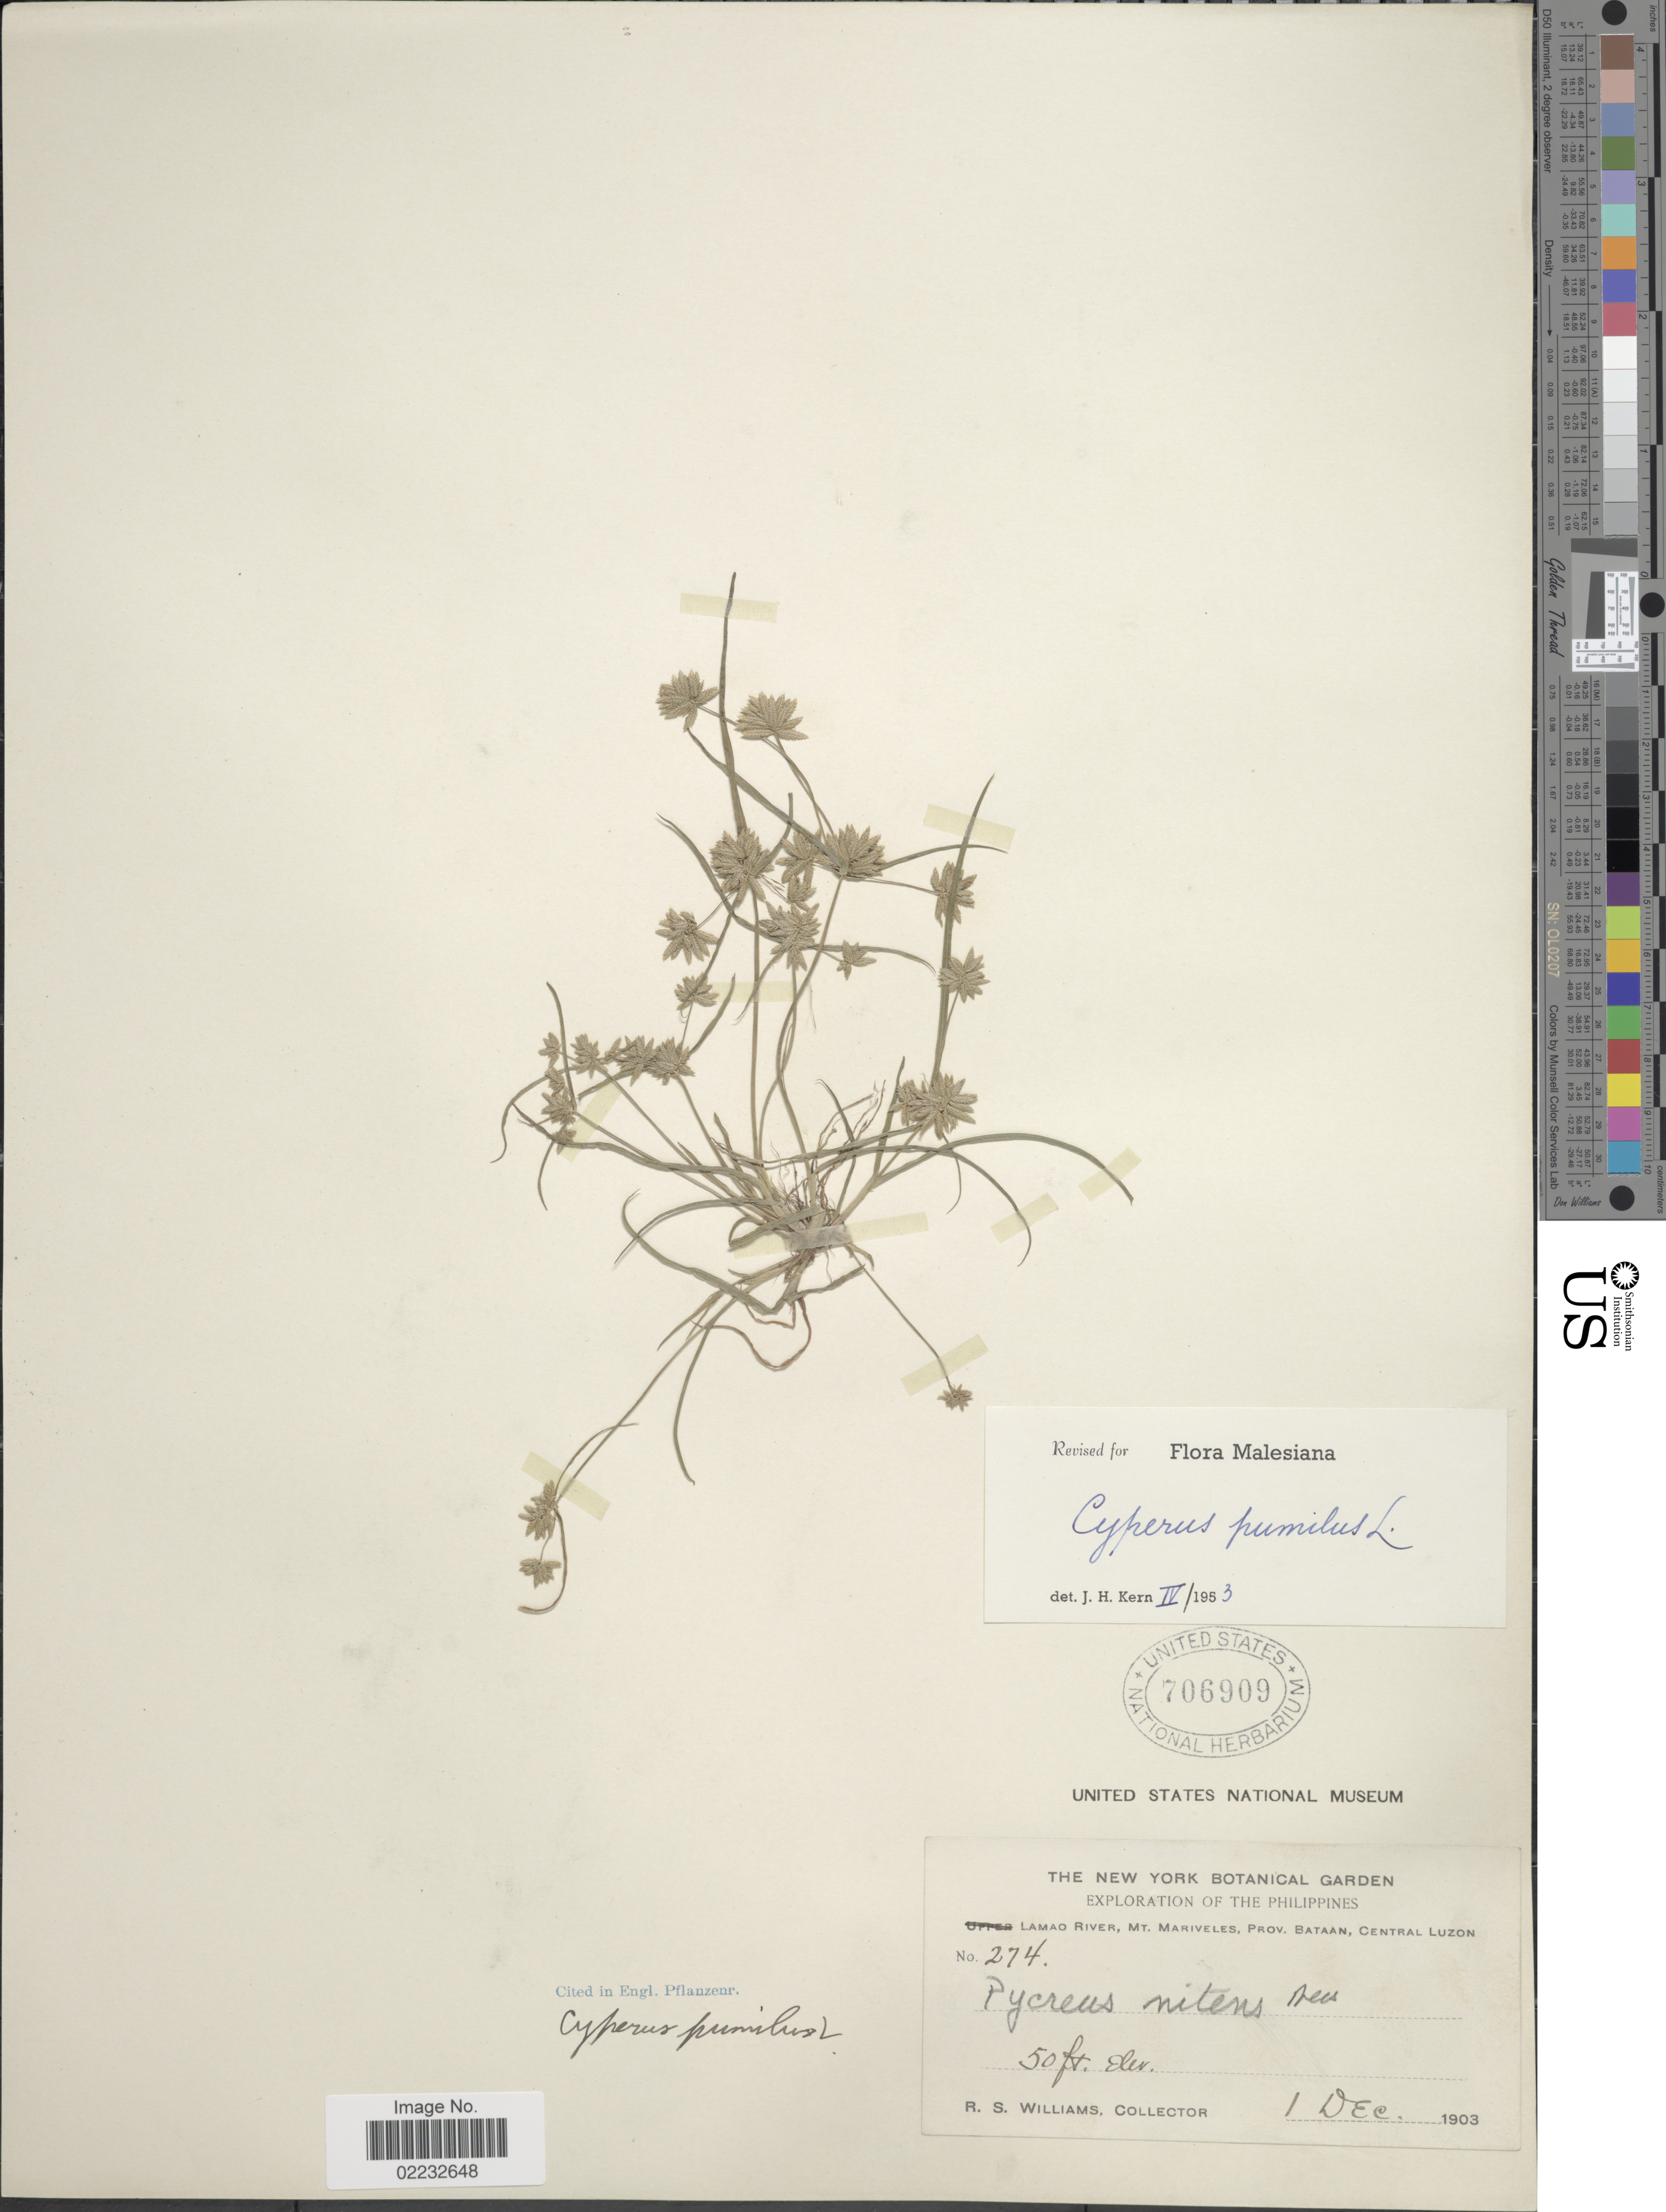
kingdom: Plantae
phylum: Tracheophyta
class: Liliopsida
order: Poales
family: Cyperaceae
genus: Cyperus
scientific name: Cyperus pumilus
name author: L.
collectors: R. S. Williams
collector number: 274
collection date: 1903-12-01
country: Philippines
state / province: Central Luzon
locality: Lamao River, Mt. Mariveles, Prov. Bataan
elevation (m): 15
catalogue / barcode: US 706909